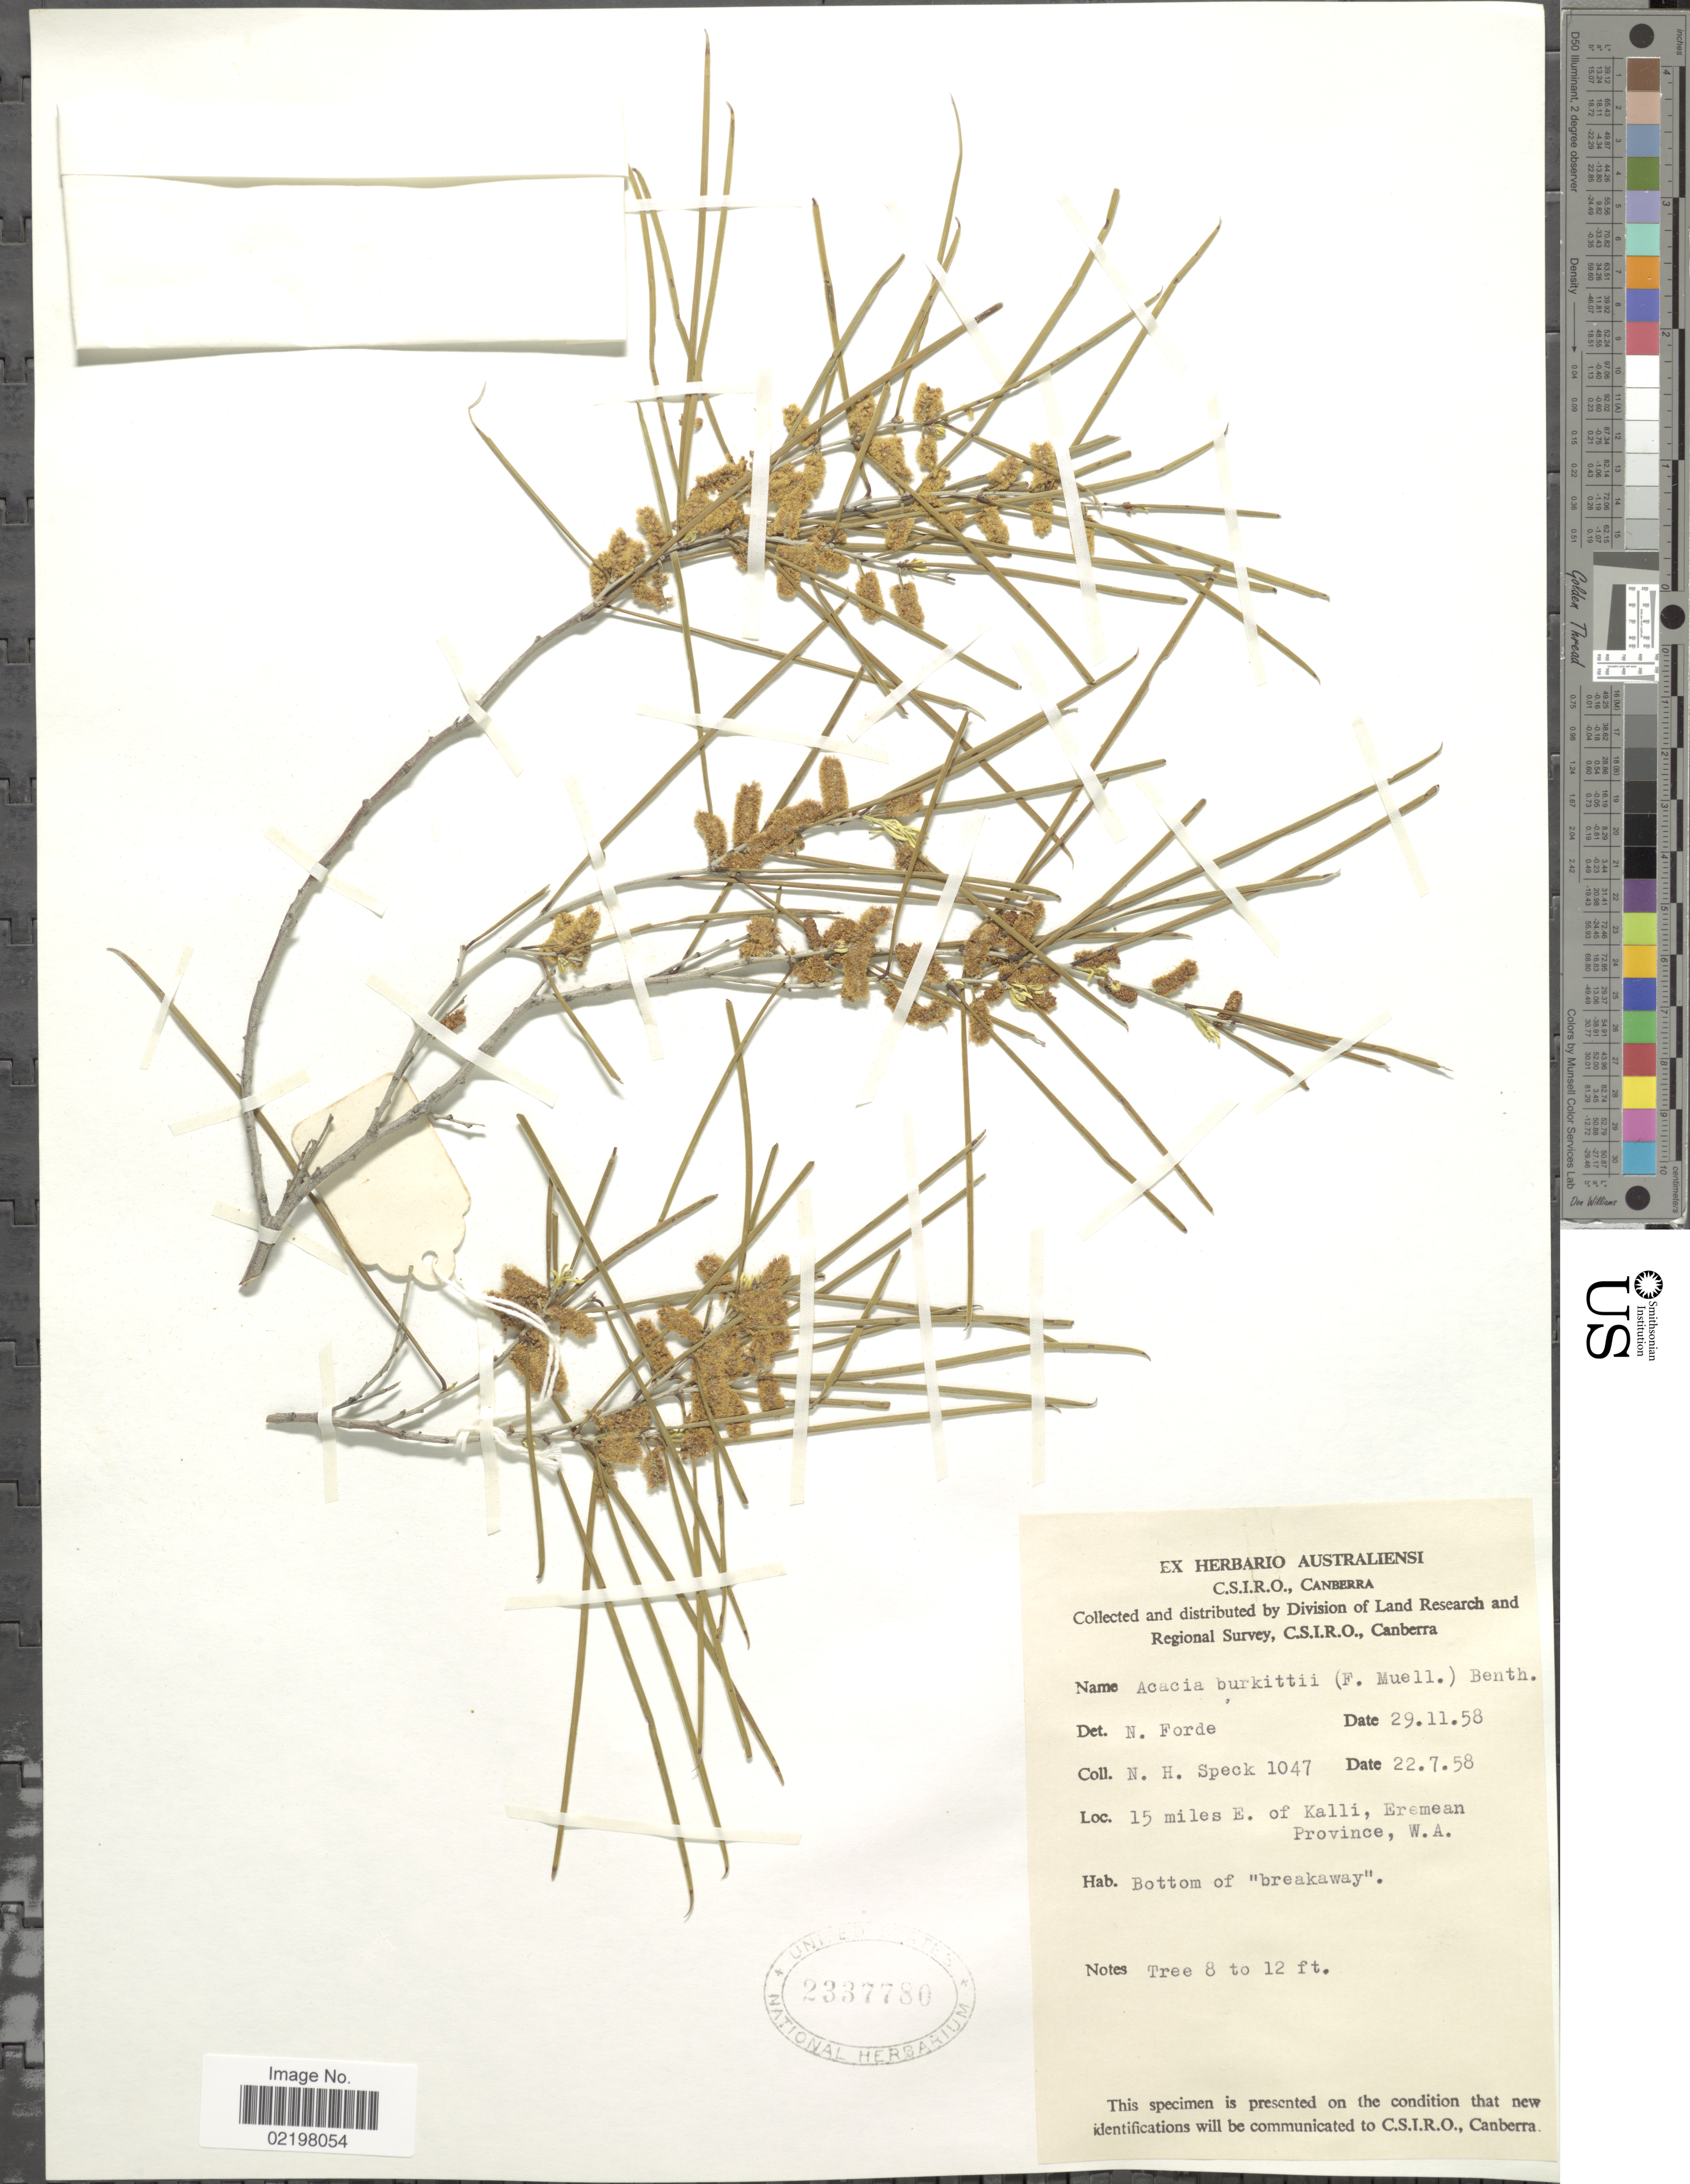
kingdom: Plantae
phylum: Tracheophyta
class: Magnoliopsida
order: Fabales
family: Fabaceae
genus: Acacia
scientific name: Acacia burkittii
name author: F. Muell. ex Benth.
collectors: N. Speck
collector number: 1047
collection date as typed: Transcribed d/m/y: 22/7/58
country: Australia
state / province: Western Australia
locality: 15 miles E. of Kalli, Eremean Province, W.A.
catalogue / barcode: US 2337780